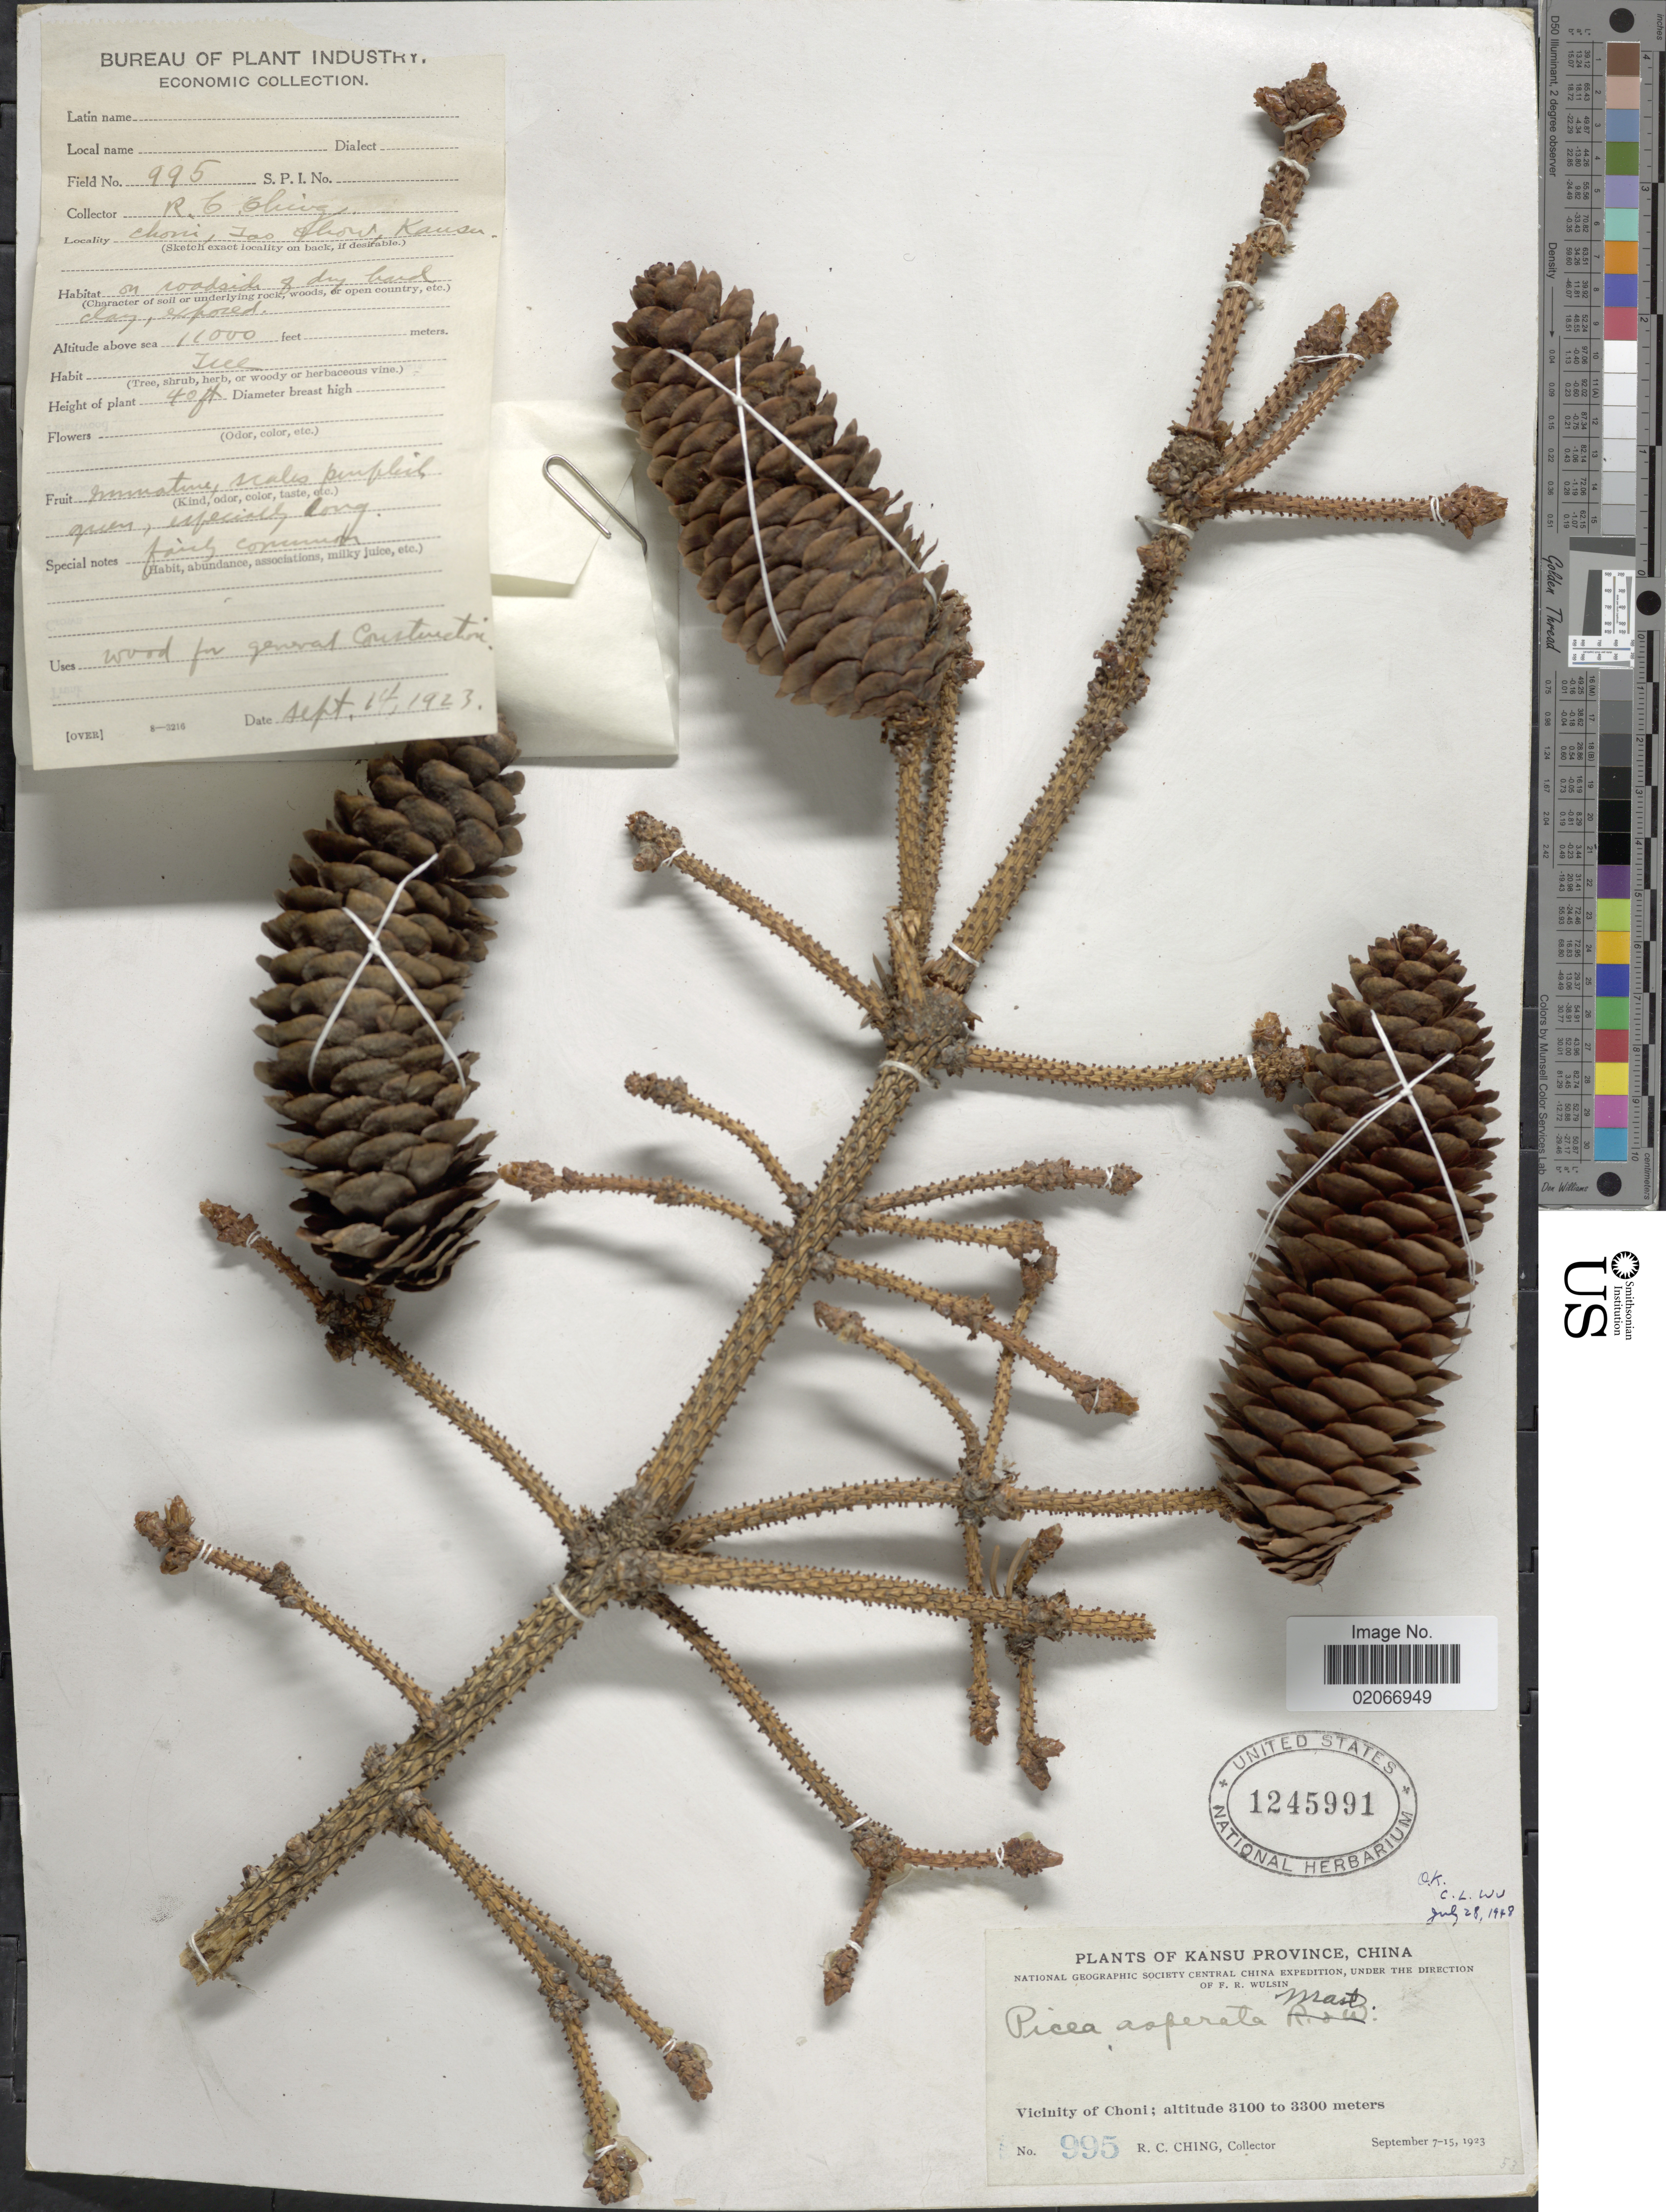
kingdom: Plantae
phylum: Tracheophyta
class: Pinopsida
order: Pinales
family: Pinaceae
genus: Picea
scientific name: Picea asperata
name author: Mast.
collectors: R. C. Ching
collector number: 995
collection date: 1923-09-14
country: China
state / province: Gansu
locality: Vicinity of Choni, Tao Chow, Kansu Province.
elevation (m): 3100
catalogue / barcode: US 1245991